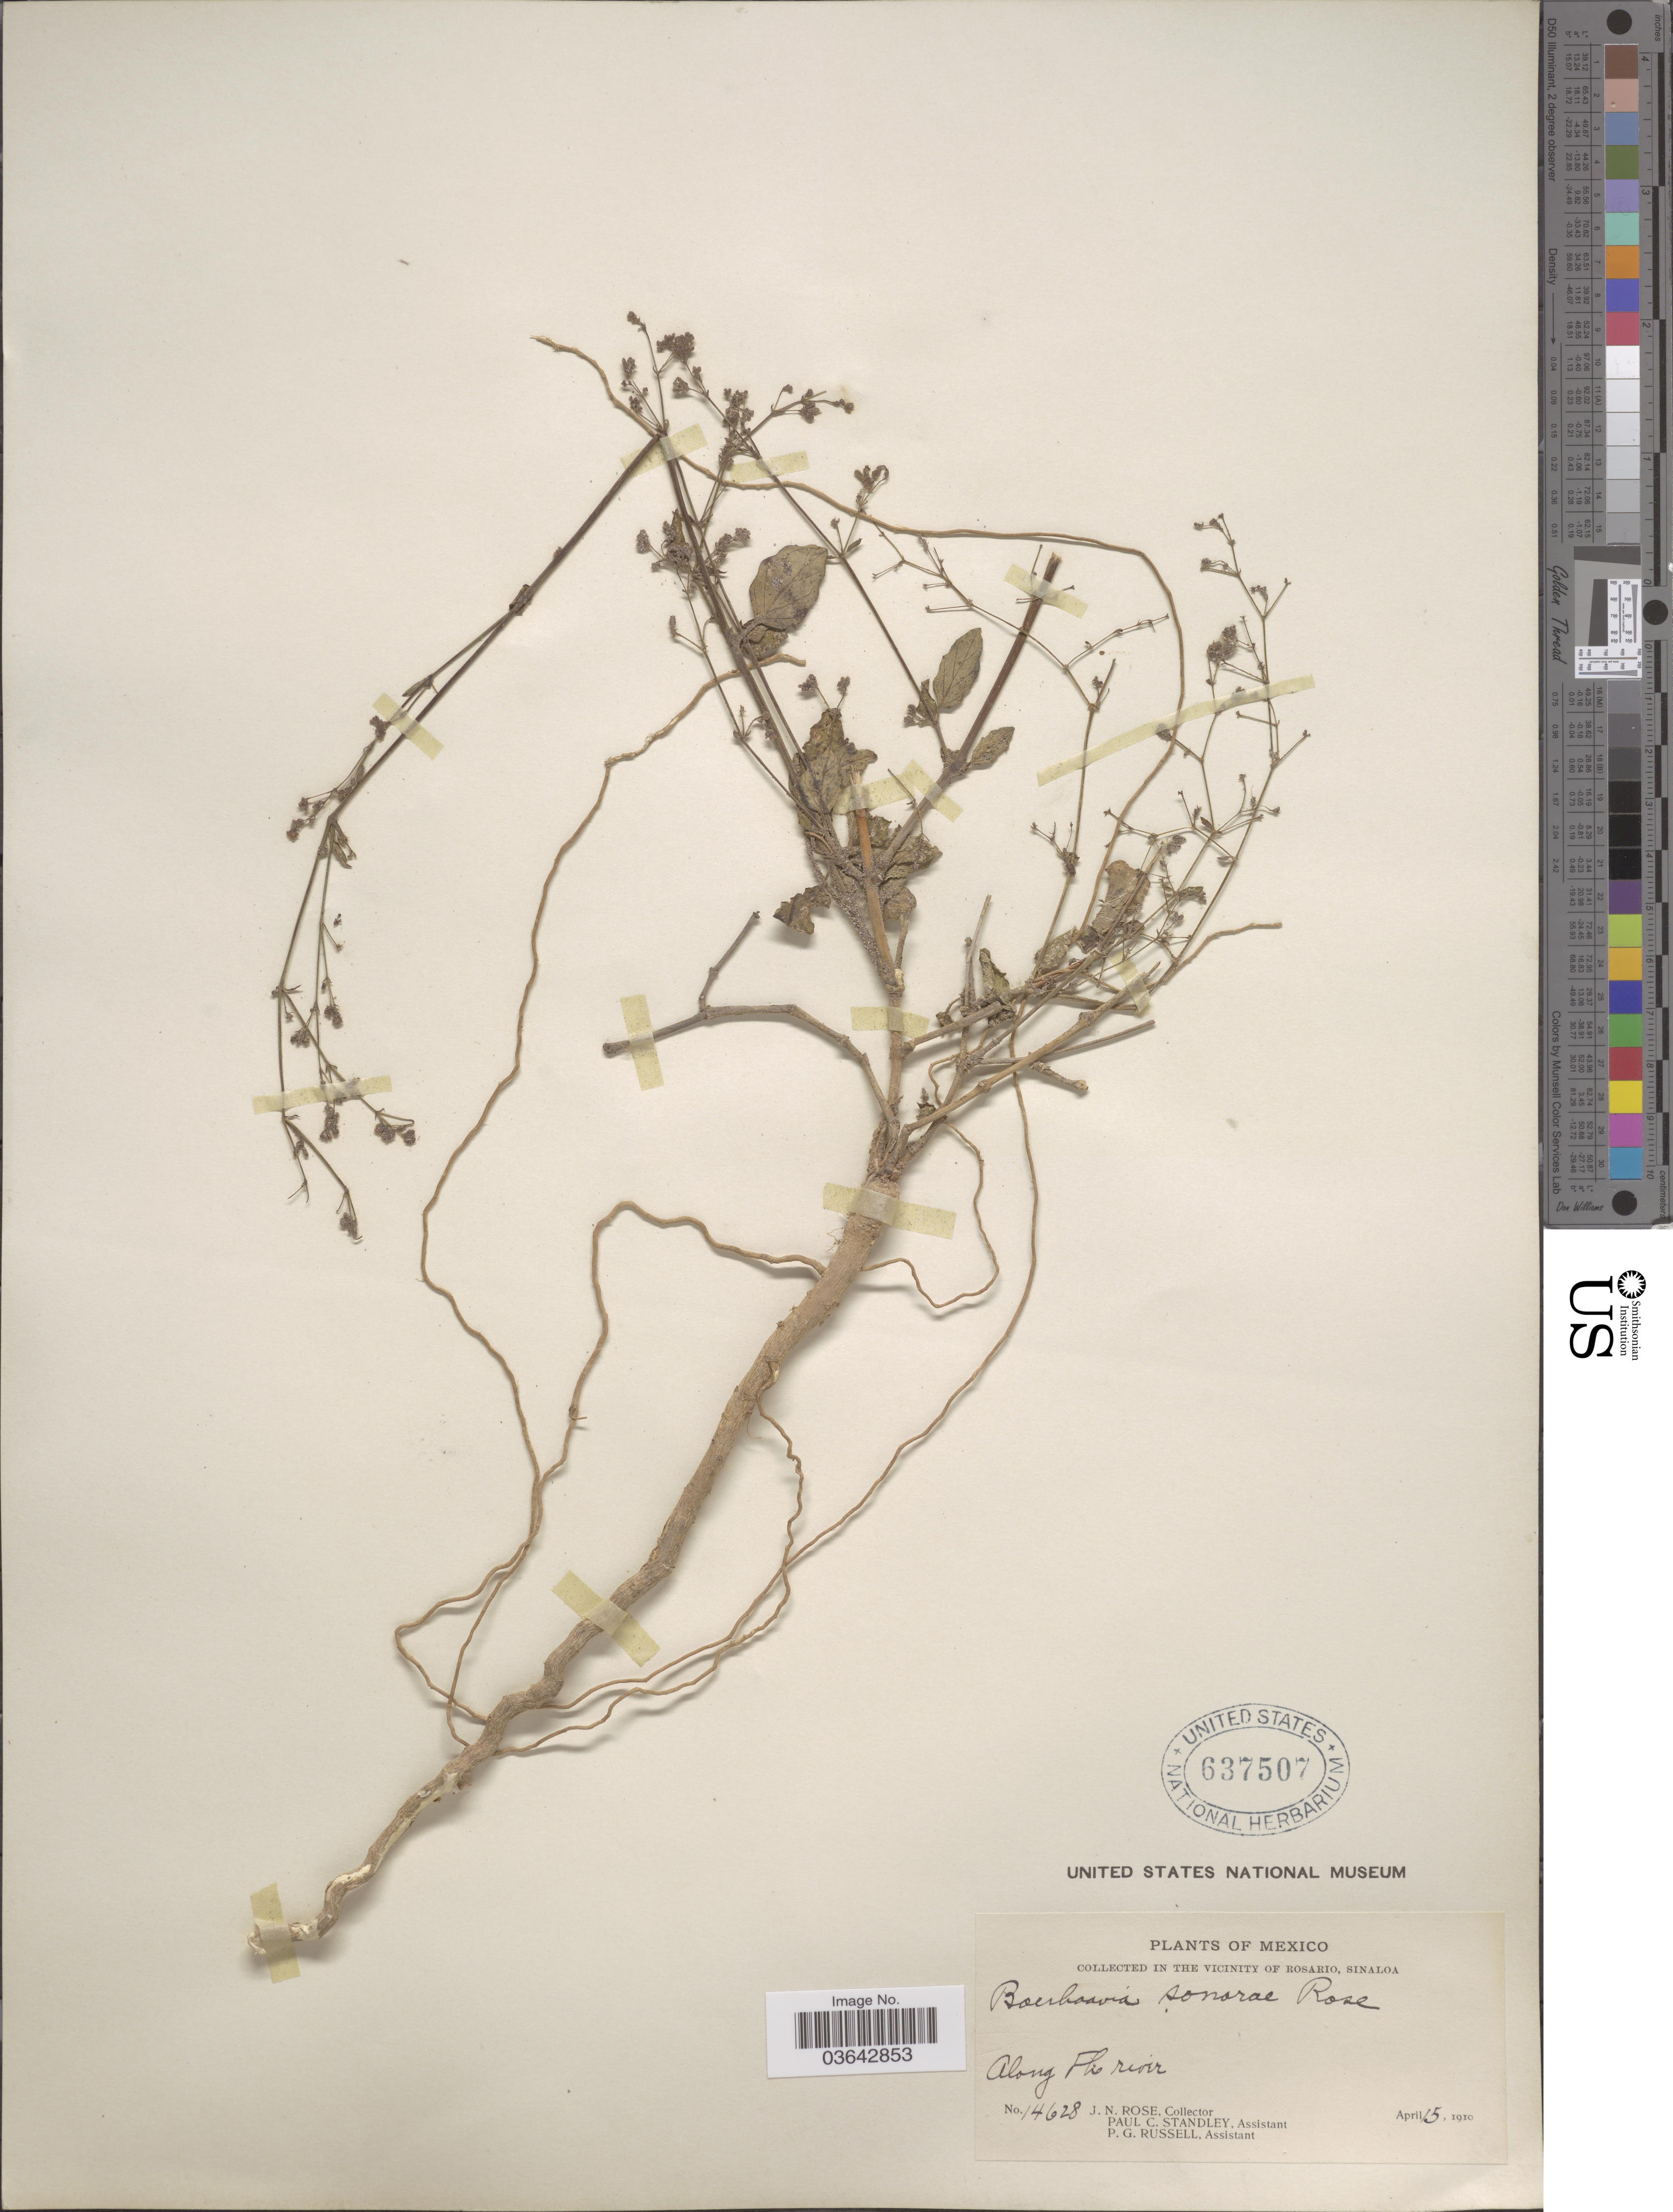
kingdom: Plantae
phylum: Tracheophyta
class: Magnoliopsida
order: Caryophyllales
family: Nyctaginaceae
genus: Boerhavia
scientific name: Boerhavia caribaea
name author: Jacq.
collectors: J. N. Rose, P. C. Standley & P. G. Russell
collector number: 14628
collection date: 1910-04-15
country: Mexico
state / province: Sinaloa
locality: In the vicinity of Rosario. Along Flo river.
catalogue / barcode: US 637507